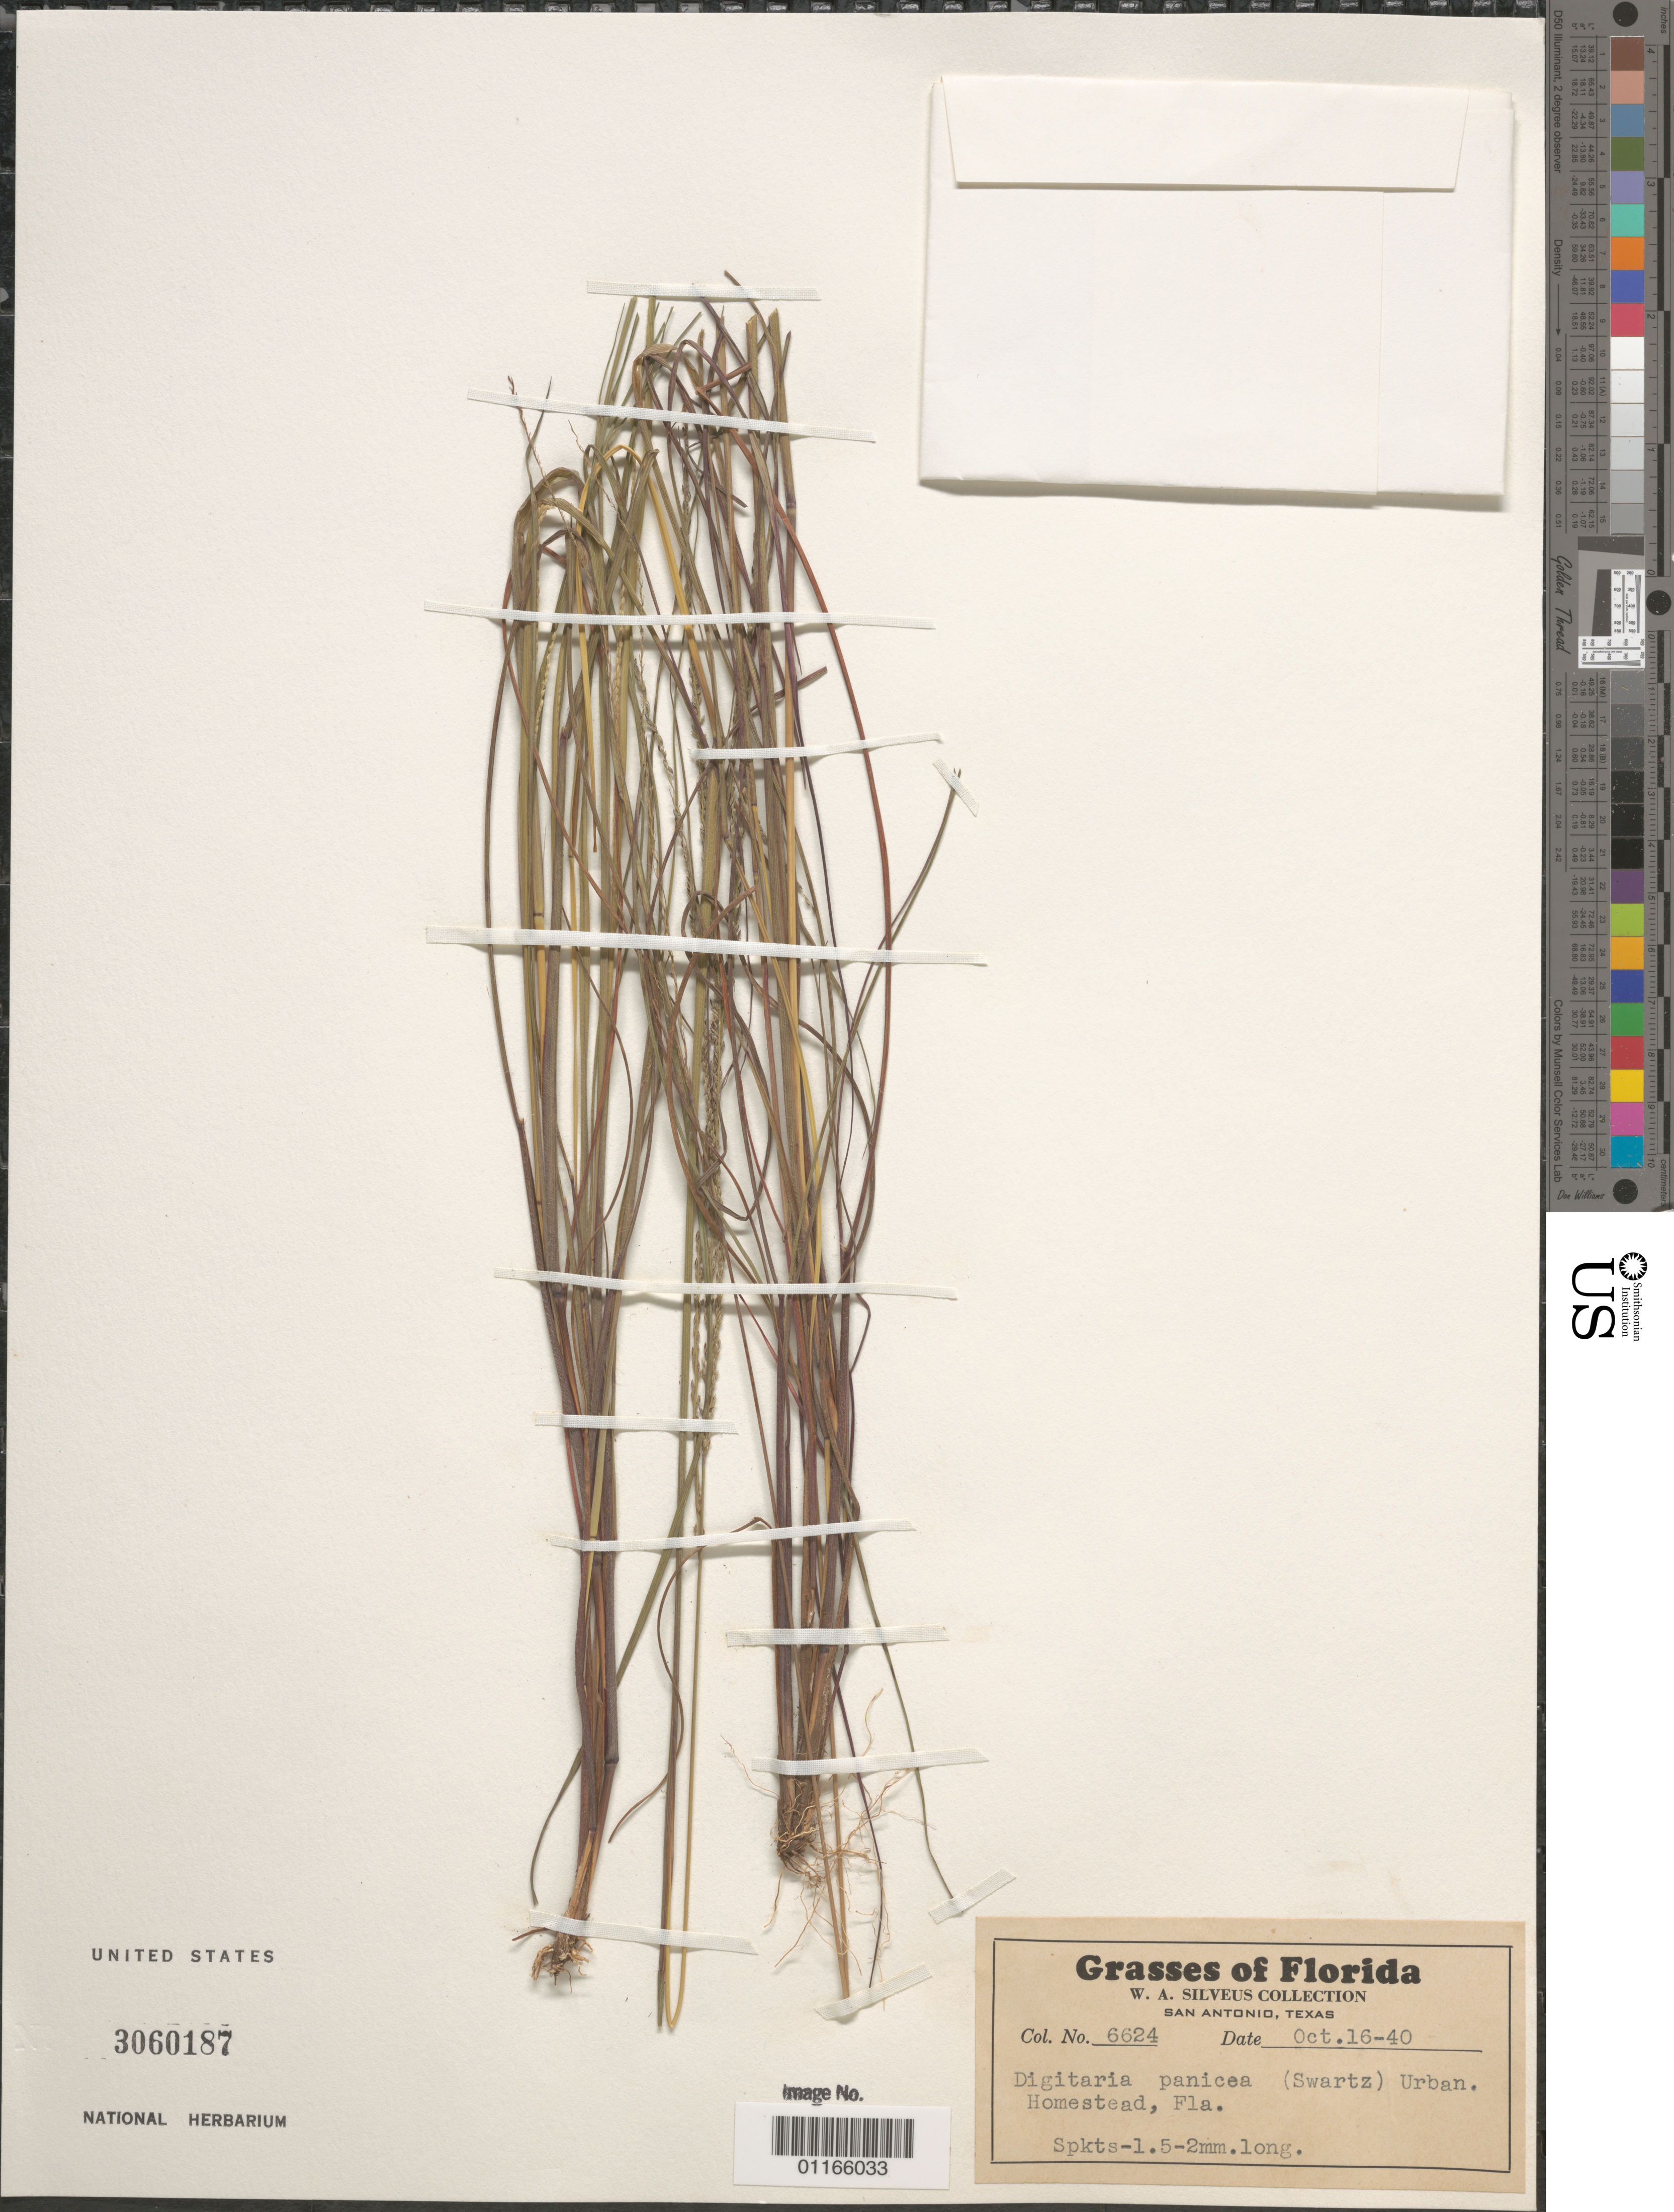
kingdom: Plantae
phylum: Tracheophyta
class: Liliopsida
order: Poales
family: Poaceae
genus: Digitaria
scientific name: Digitaria panicea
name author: (Sw.) Urb.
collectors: W. Silveus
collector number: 6624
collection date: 1940-10-16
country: United States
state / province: Florida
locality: Homestead.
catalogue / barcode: US 3060187